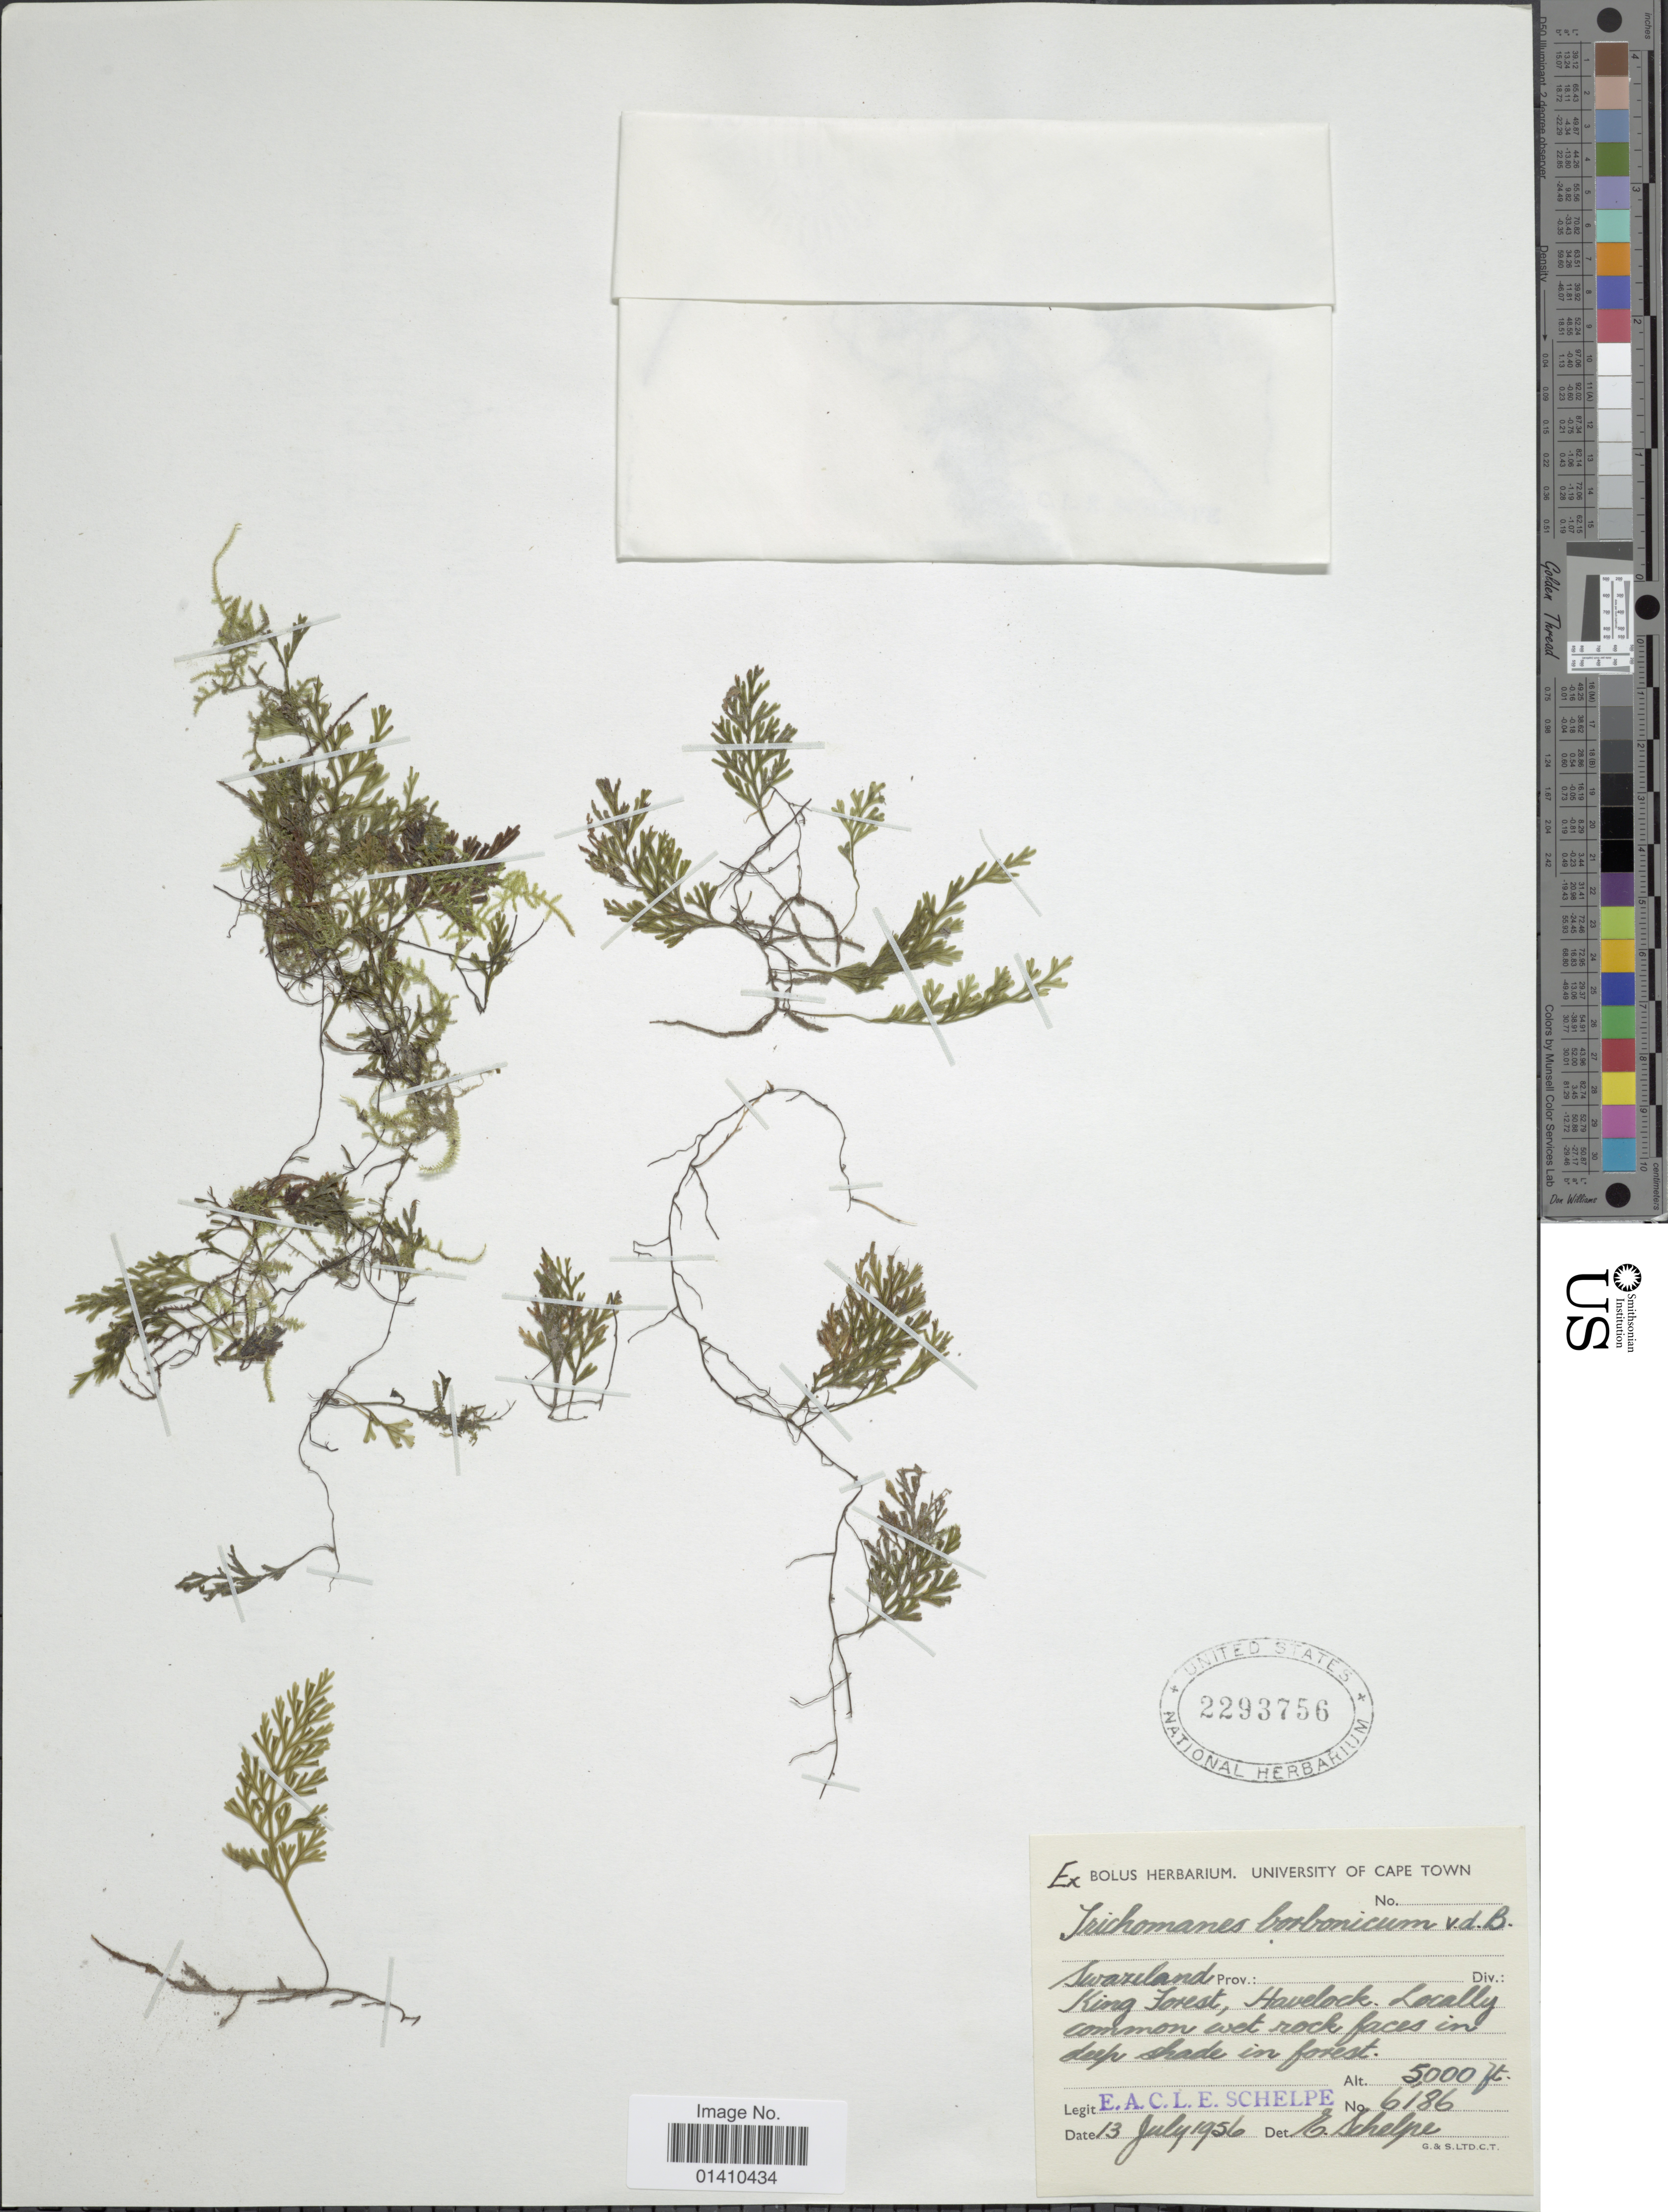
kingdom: Plantae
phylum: Tracheophyta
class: Polypodiopsida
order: Hymenophyllales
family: Hymenophyllaceae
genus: Polyphlebium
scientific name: Polyphlebium borbonicum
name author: (Bosch) Ebihara & Dubuisson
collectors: E. A. C. L. E. Schelpe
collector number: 6186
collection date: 1956-07-13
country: Eswatini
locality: King Forest, Havelock, Locally common wet rock faces in deep shade in forest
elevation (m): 1524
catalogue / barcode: US 2293756